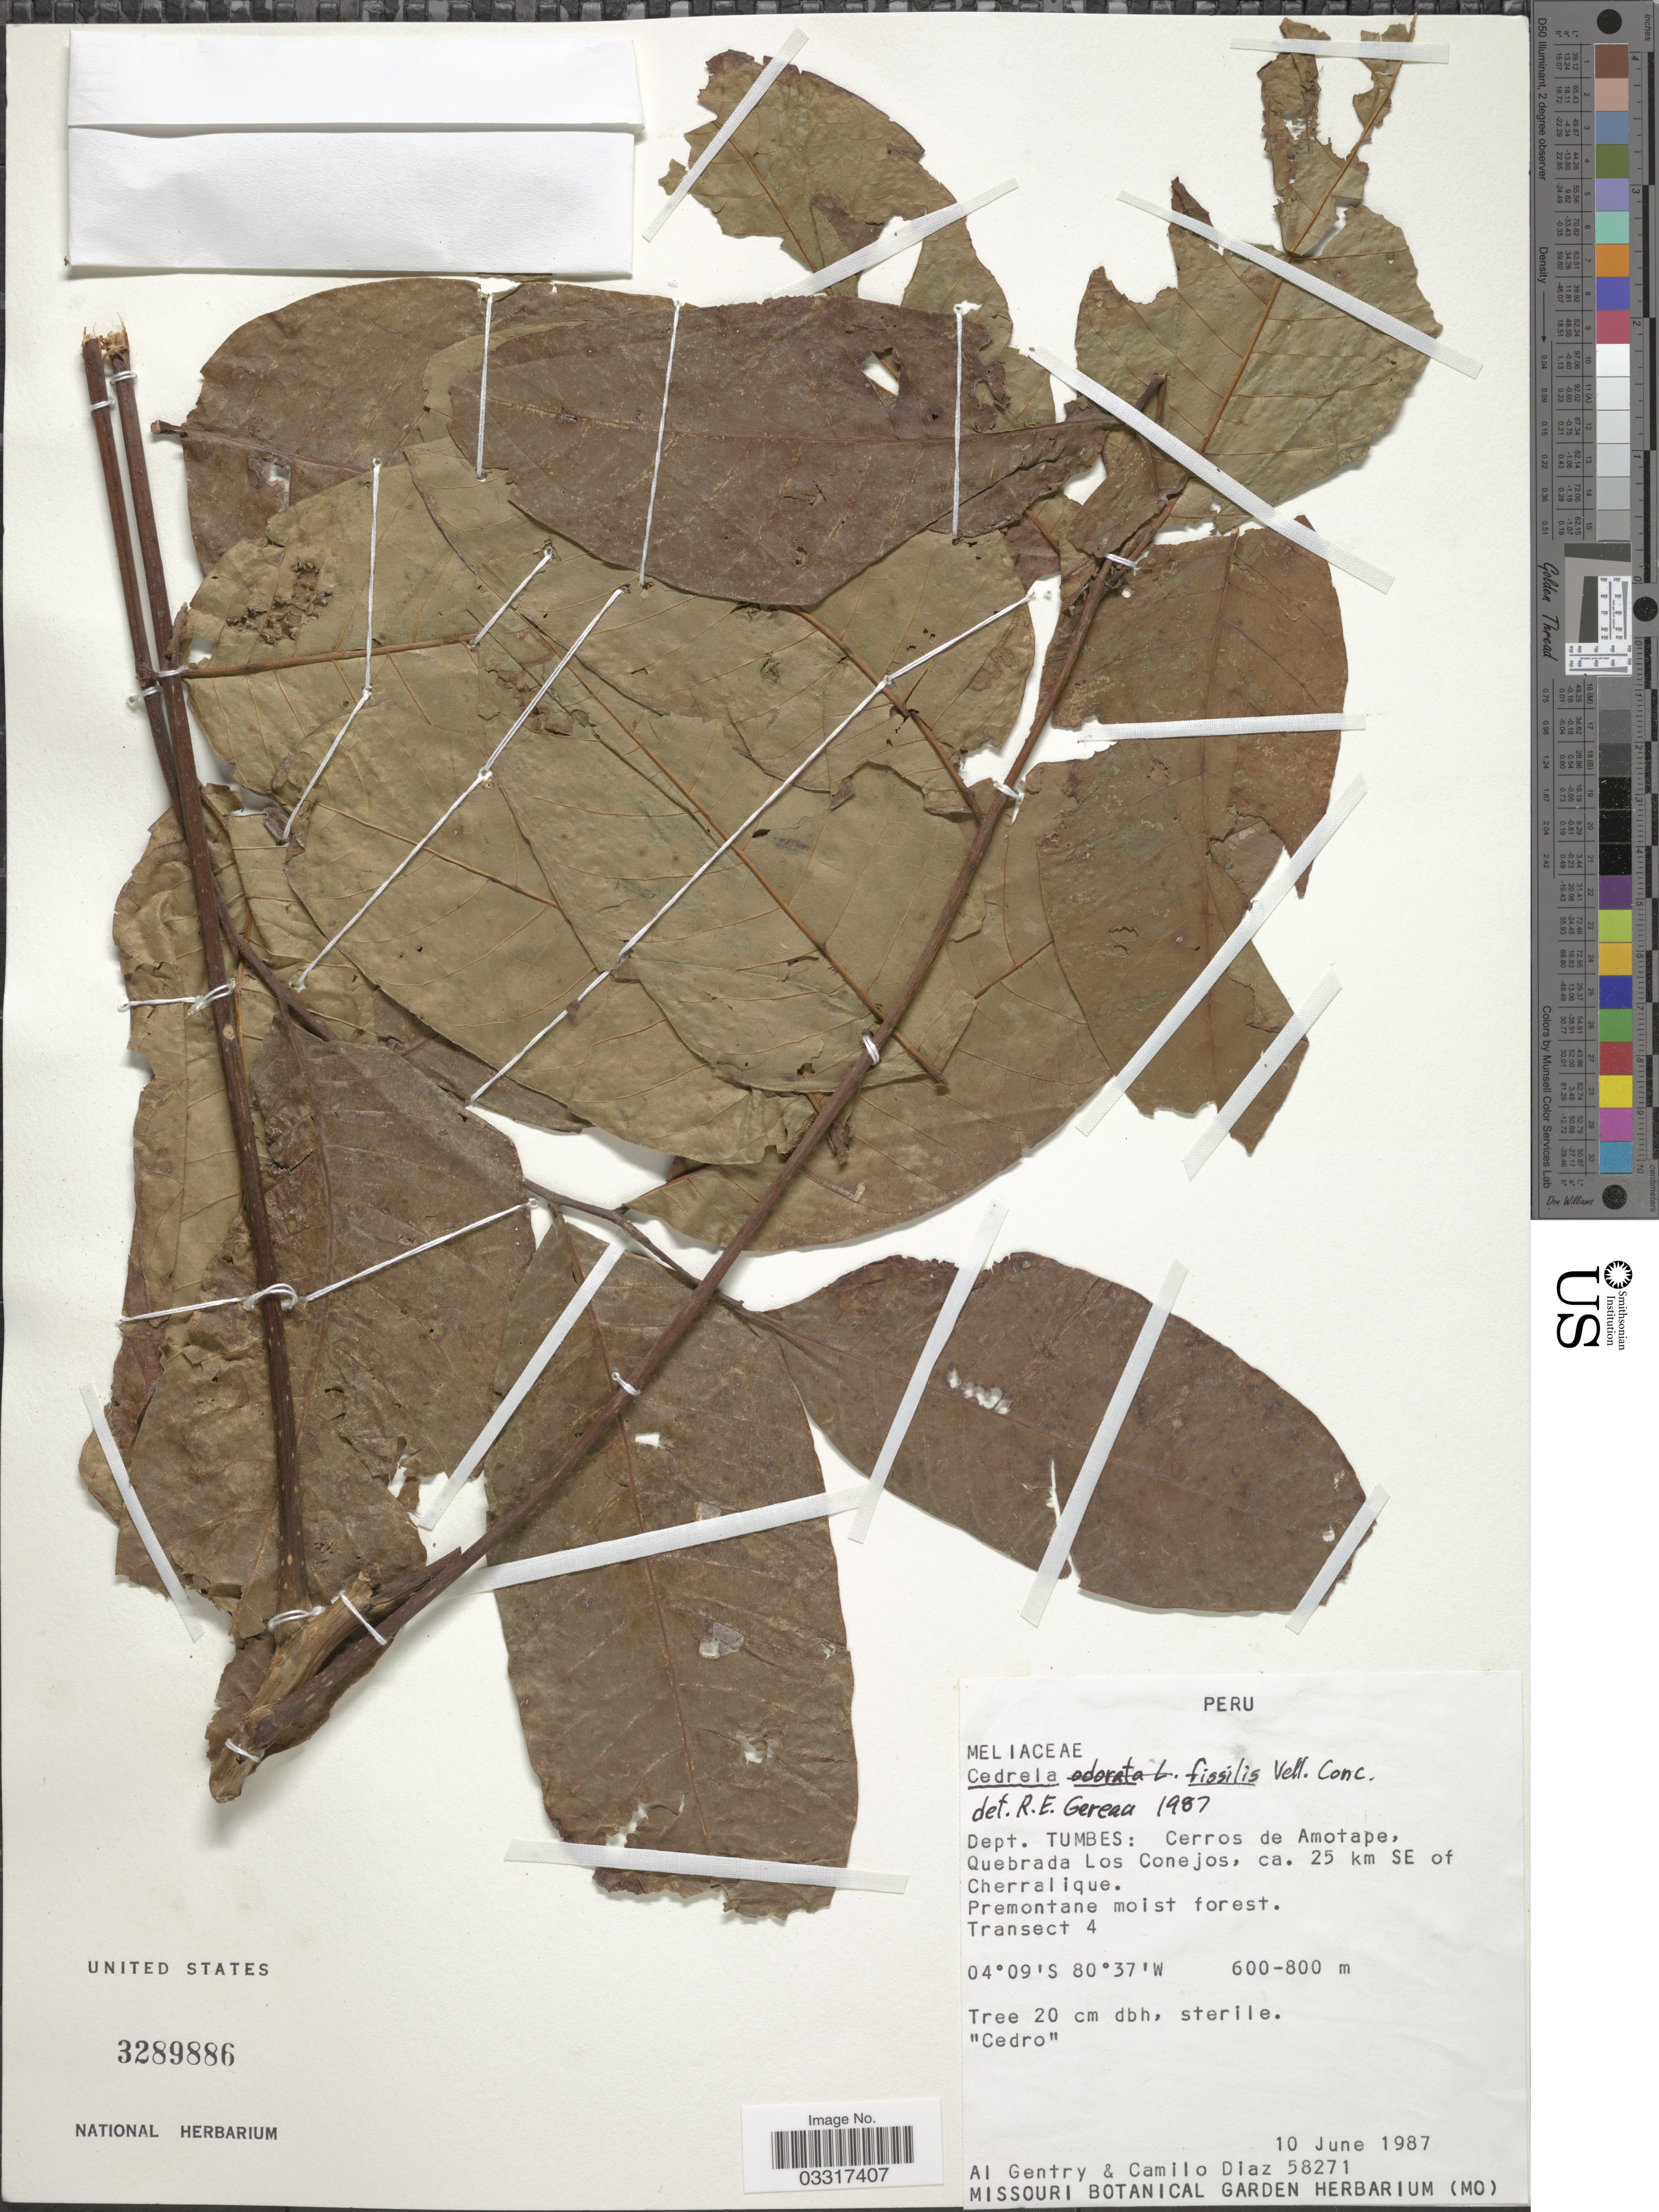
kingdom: Plantae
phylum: Tracheophyta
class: Magnoliopsida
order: Sapindales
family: Meliaceae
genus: Cedrela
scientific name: Cedrela fissilis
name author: Vell.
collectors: A. H. Gentry & C. Díaz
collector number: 58271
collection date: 1987-06-10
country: Peru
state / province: Tumbes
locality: Dept. Tumbes: Cerros de Amotape, Quebrada Los Conejos, ca. 25 km SE of Cherralique.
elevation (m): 600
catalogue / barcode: US 3289886